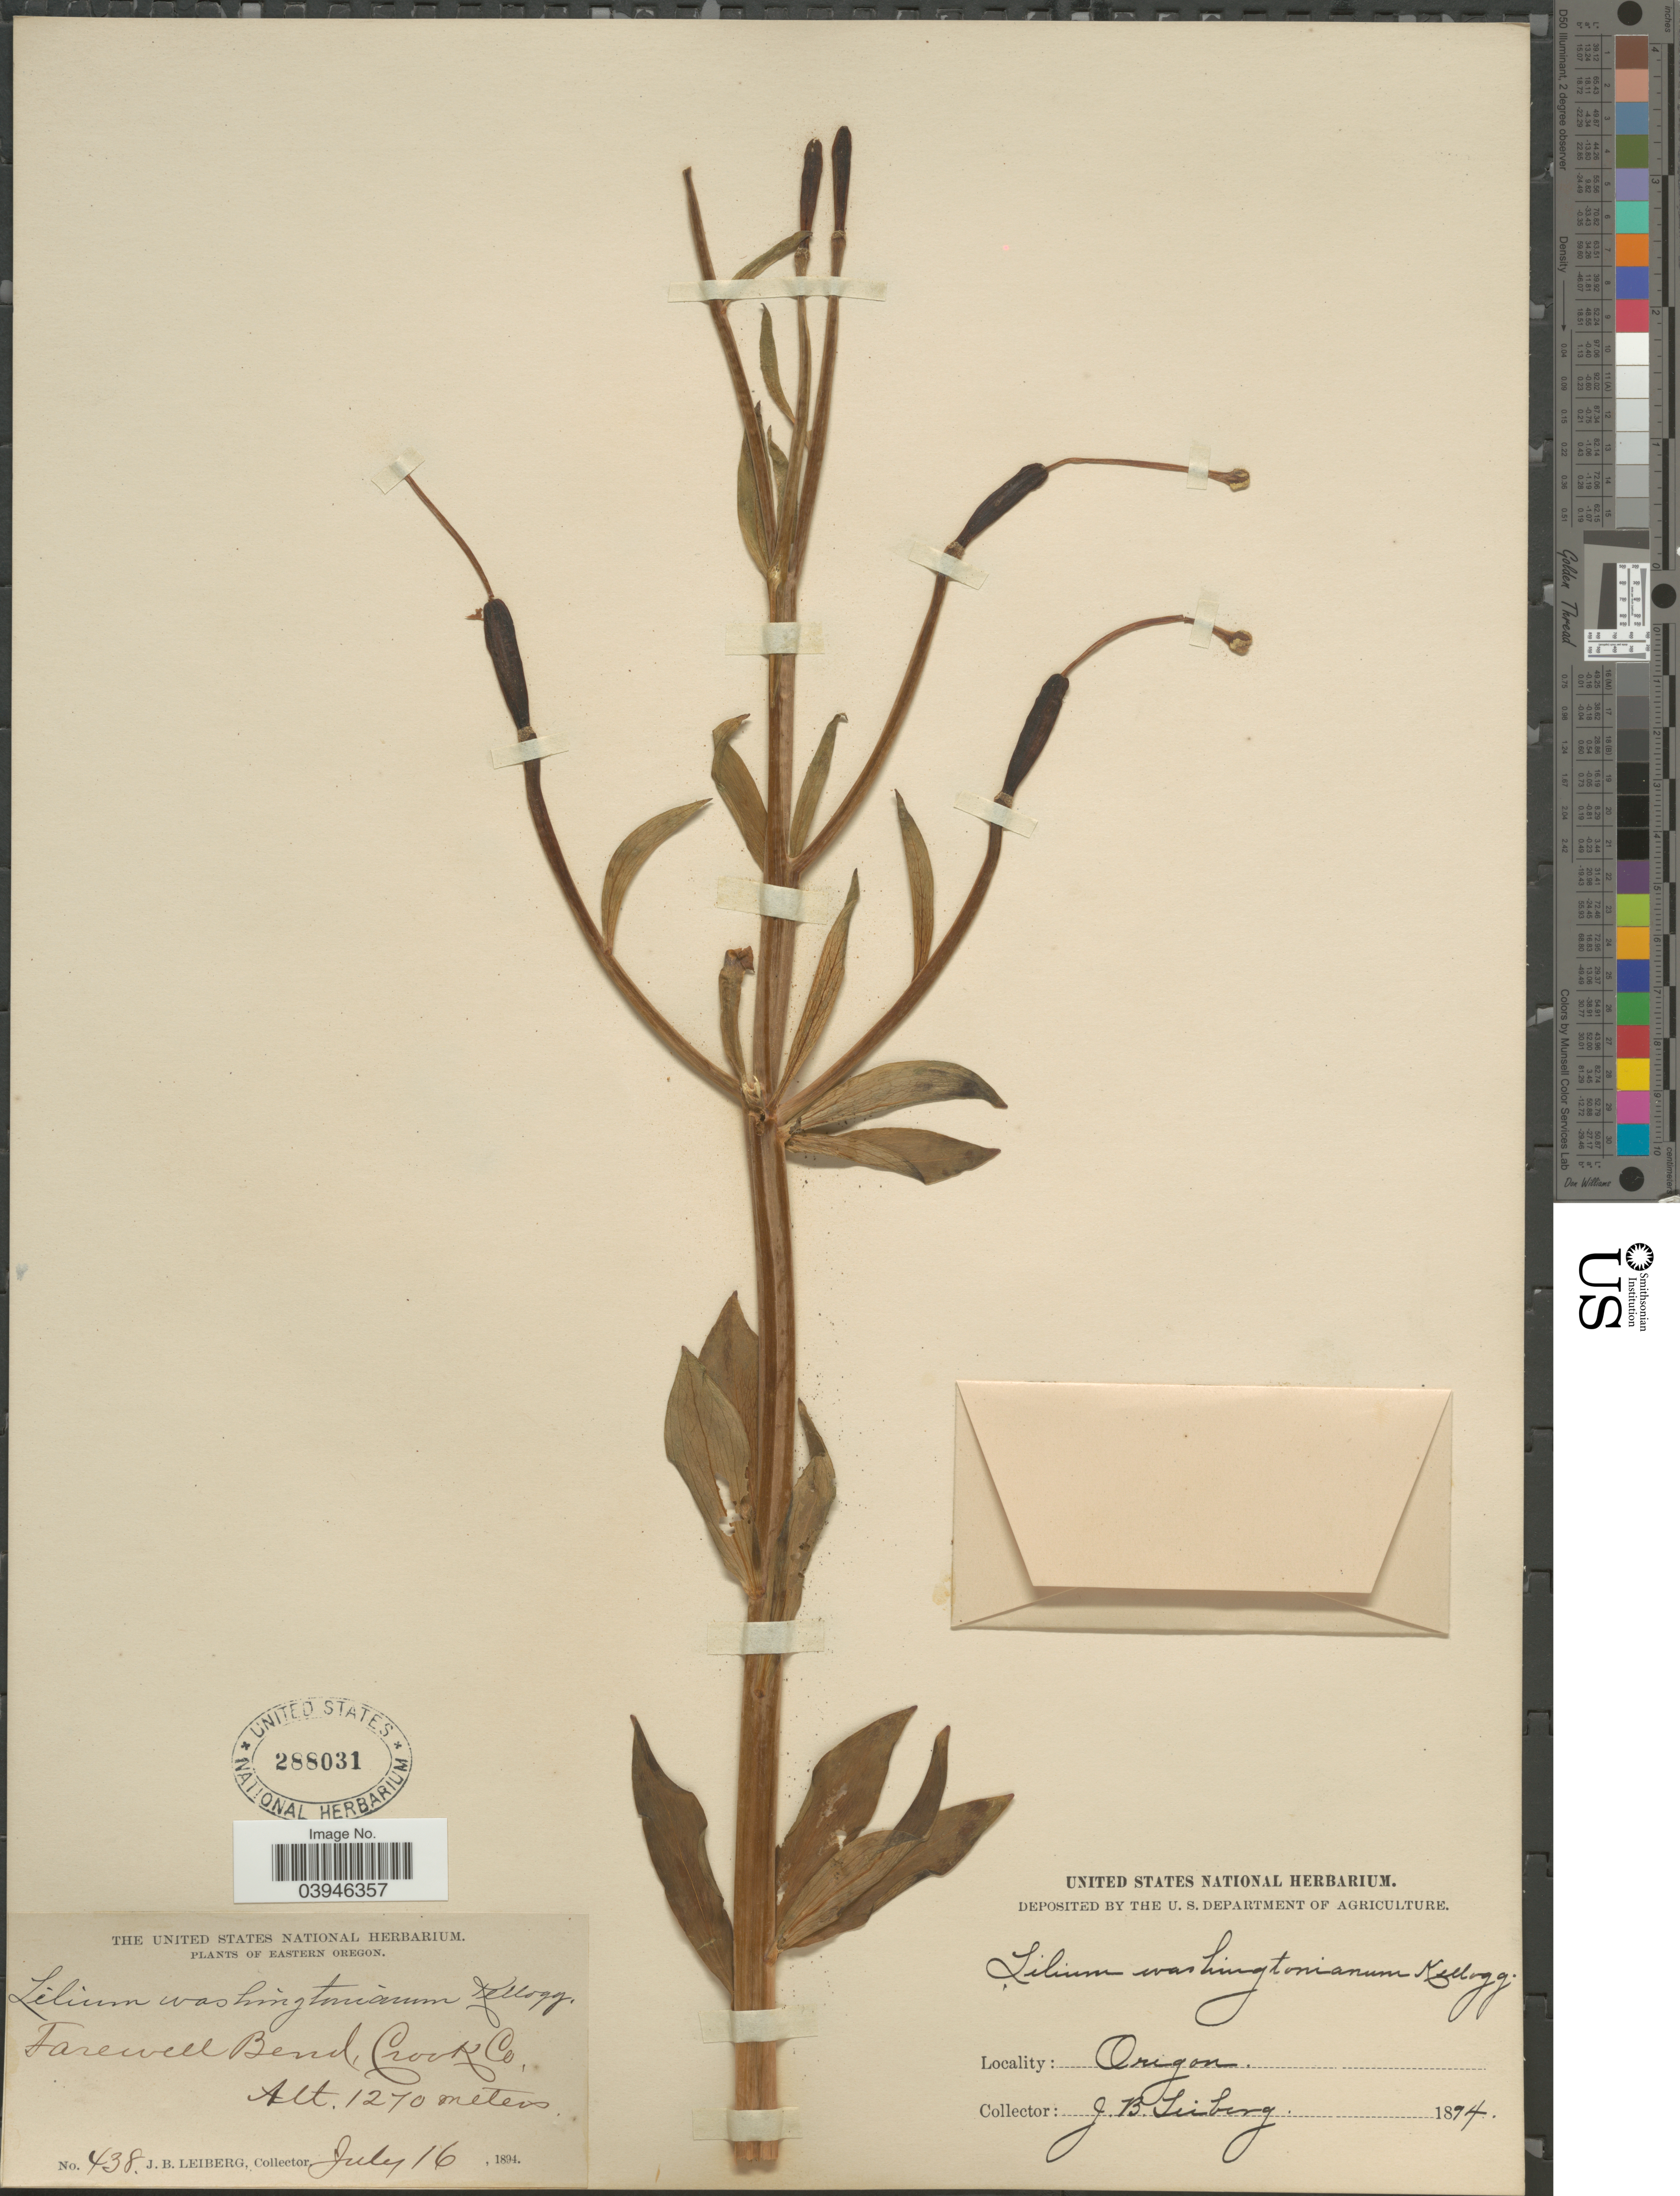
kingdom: Plantae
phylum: Tracheophyta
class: Liliopsida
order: Liliales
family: Liliaceae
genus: Lilium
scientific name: Lilium washingtonianum subsp. purpurascens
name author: (Stearn) M.W. Skinner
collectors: J. B. Leiberg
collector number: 438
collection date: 1894-07-16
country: United States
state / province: Oregon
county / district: Crook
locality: Eastern Oregon. Farewell Bend, Crook Co.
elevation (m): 1270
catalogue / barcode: US 288031